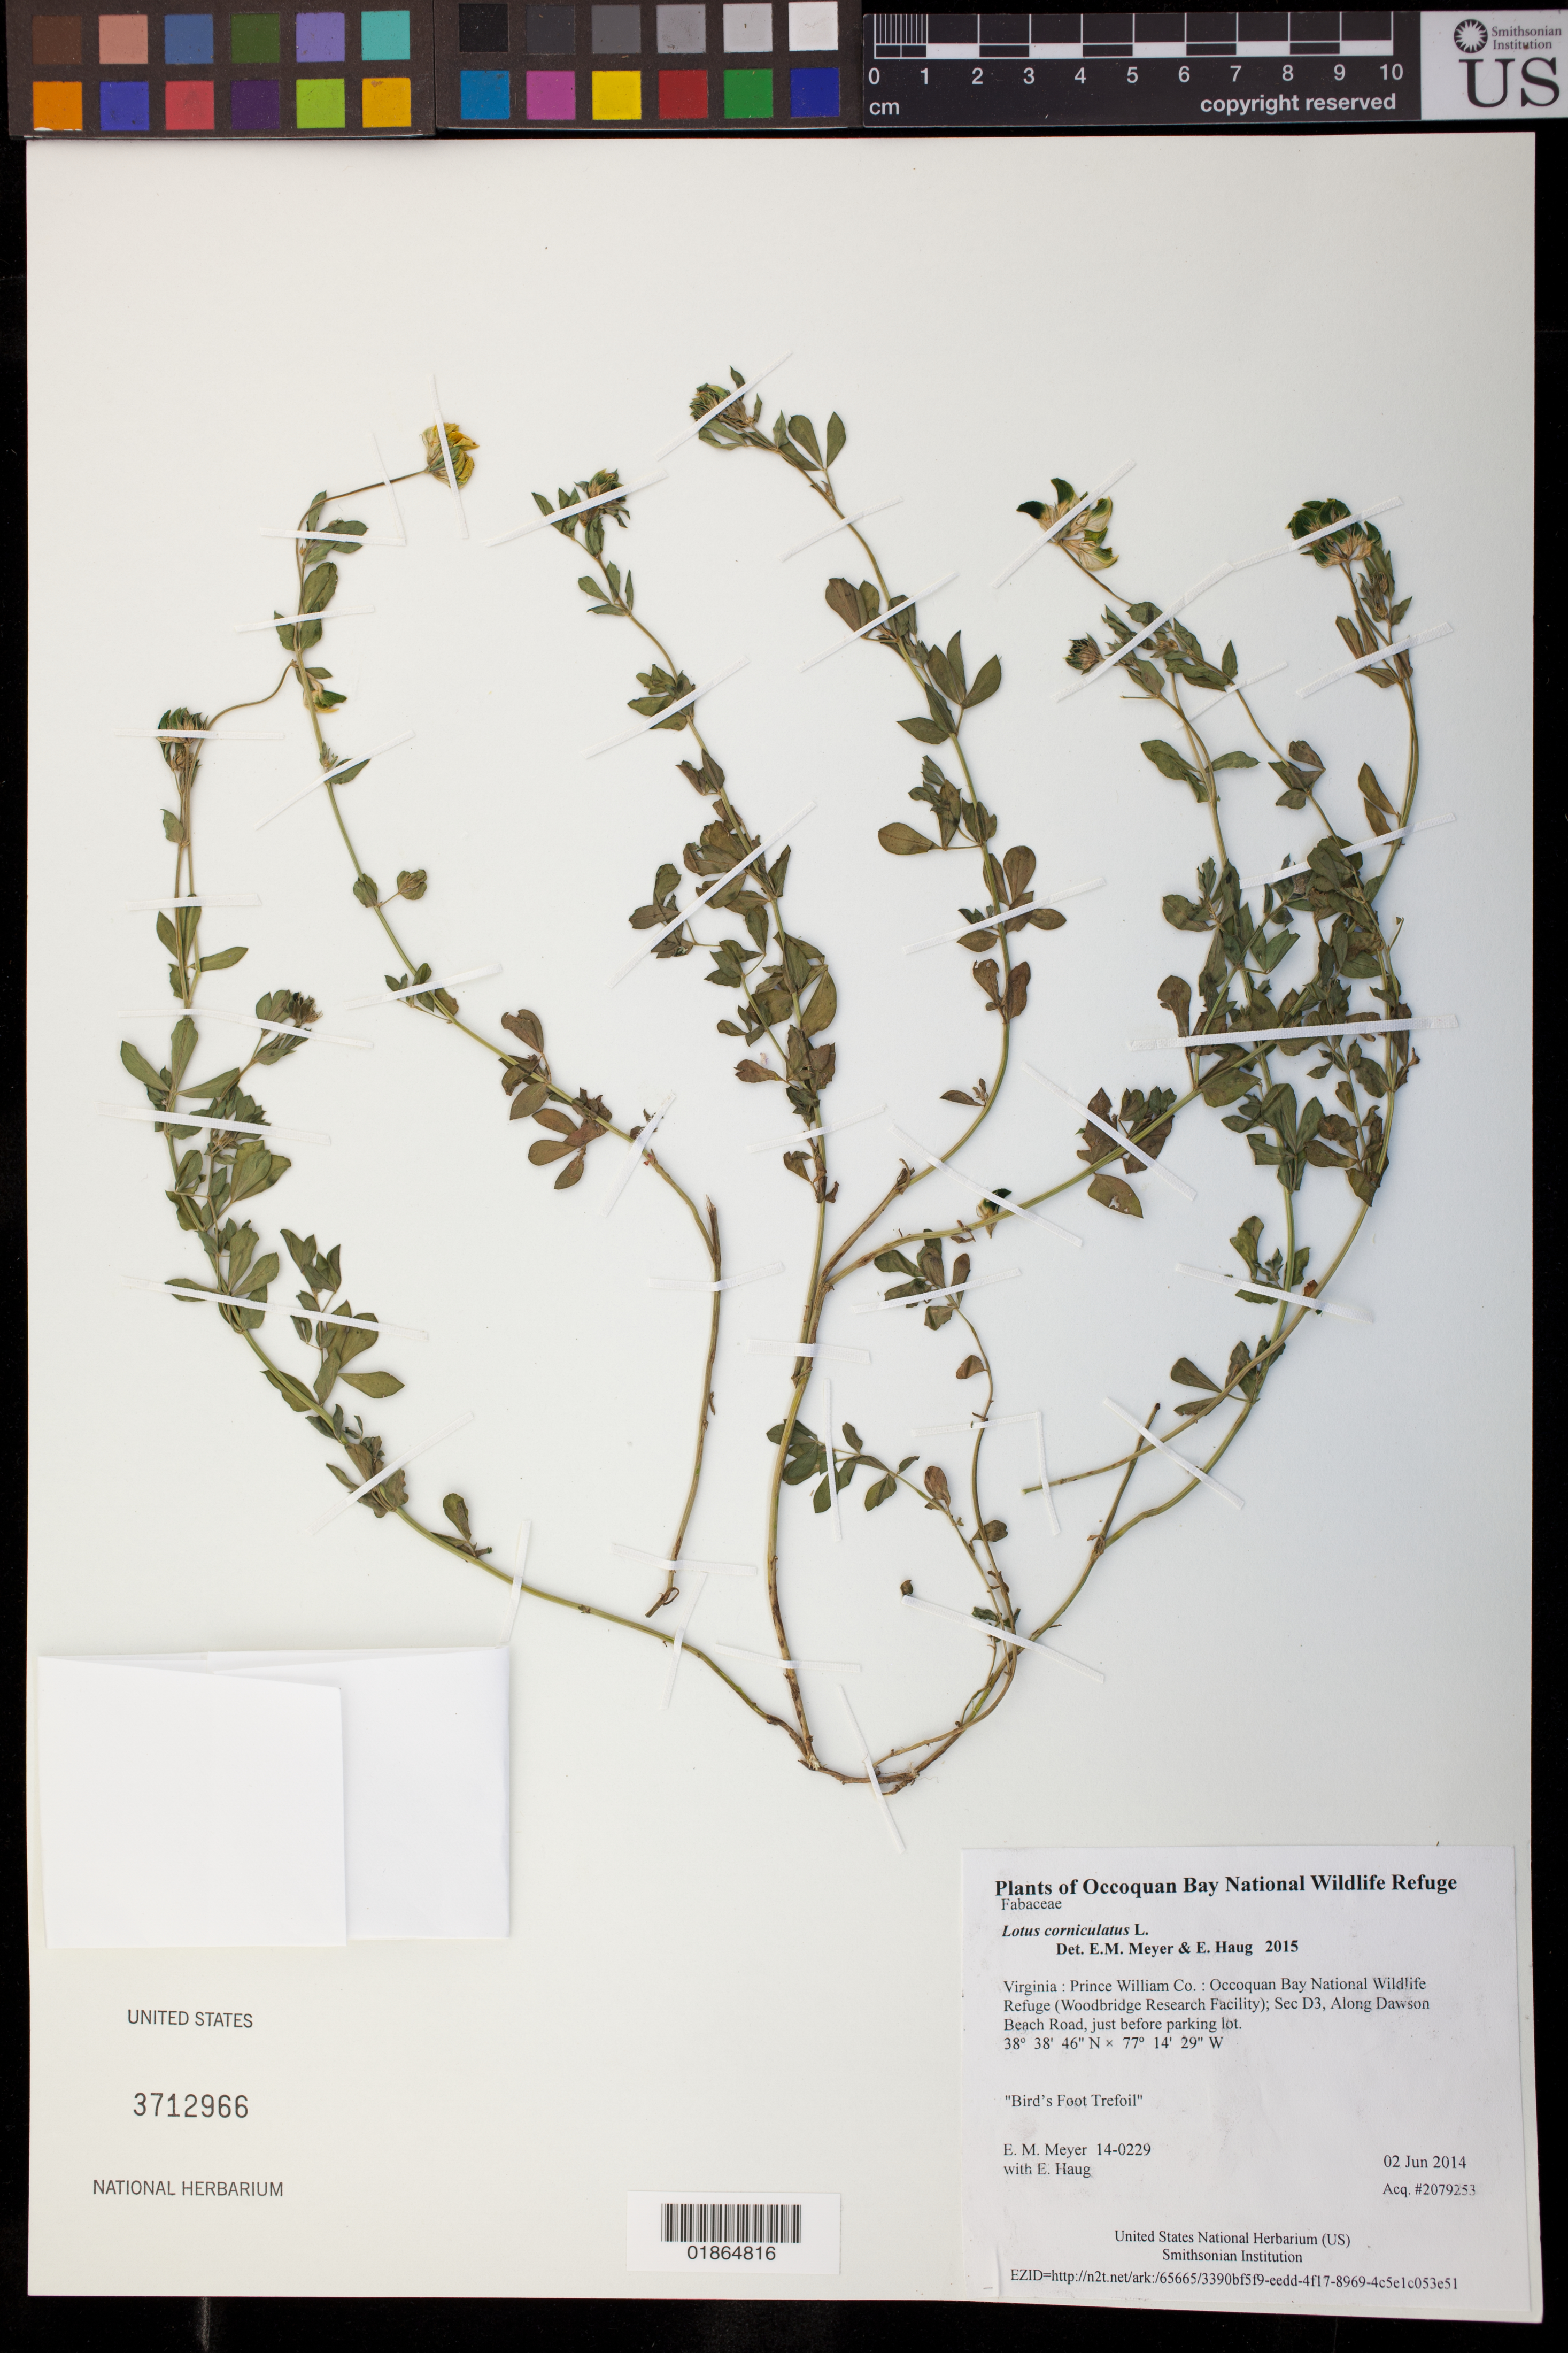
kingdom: Plantae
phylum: Tracheophyta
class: Magnoliopsida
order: Fabales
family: Fabaceae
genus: Lotus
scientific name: Lotus corniculatus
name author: L.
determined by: Meyer, E. M.; Haug, E.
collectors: E. M. Meyer & E. Haug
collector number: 14-0229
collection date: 2014-06-02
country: United States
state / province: Virginia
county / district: Prince William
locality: Occoquan Bay National Wildlife Refuge (Woodbridge Research Facility); Sec D3, Along Dawson Beach Road, just before parking lot.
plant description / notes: Bird's Foot Trefoil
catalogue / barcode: US 3712966